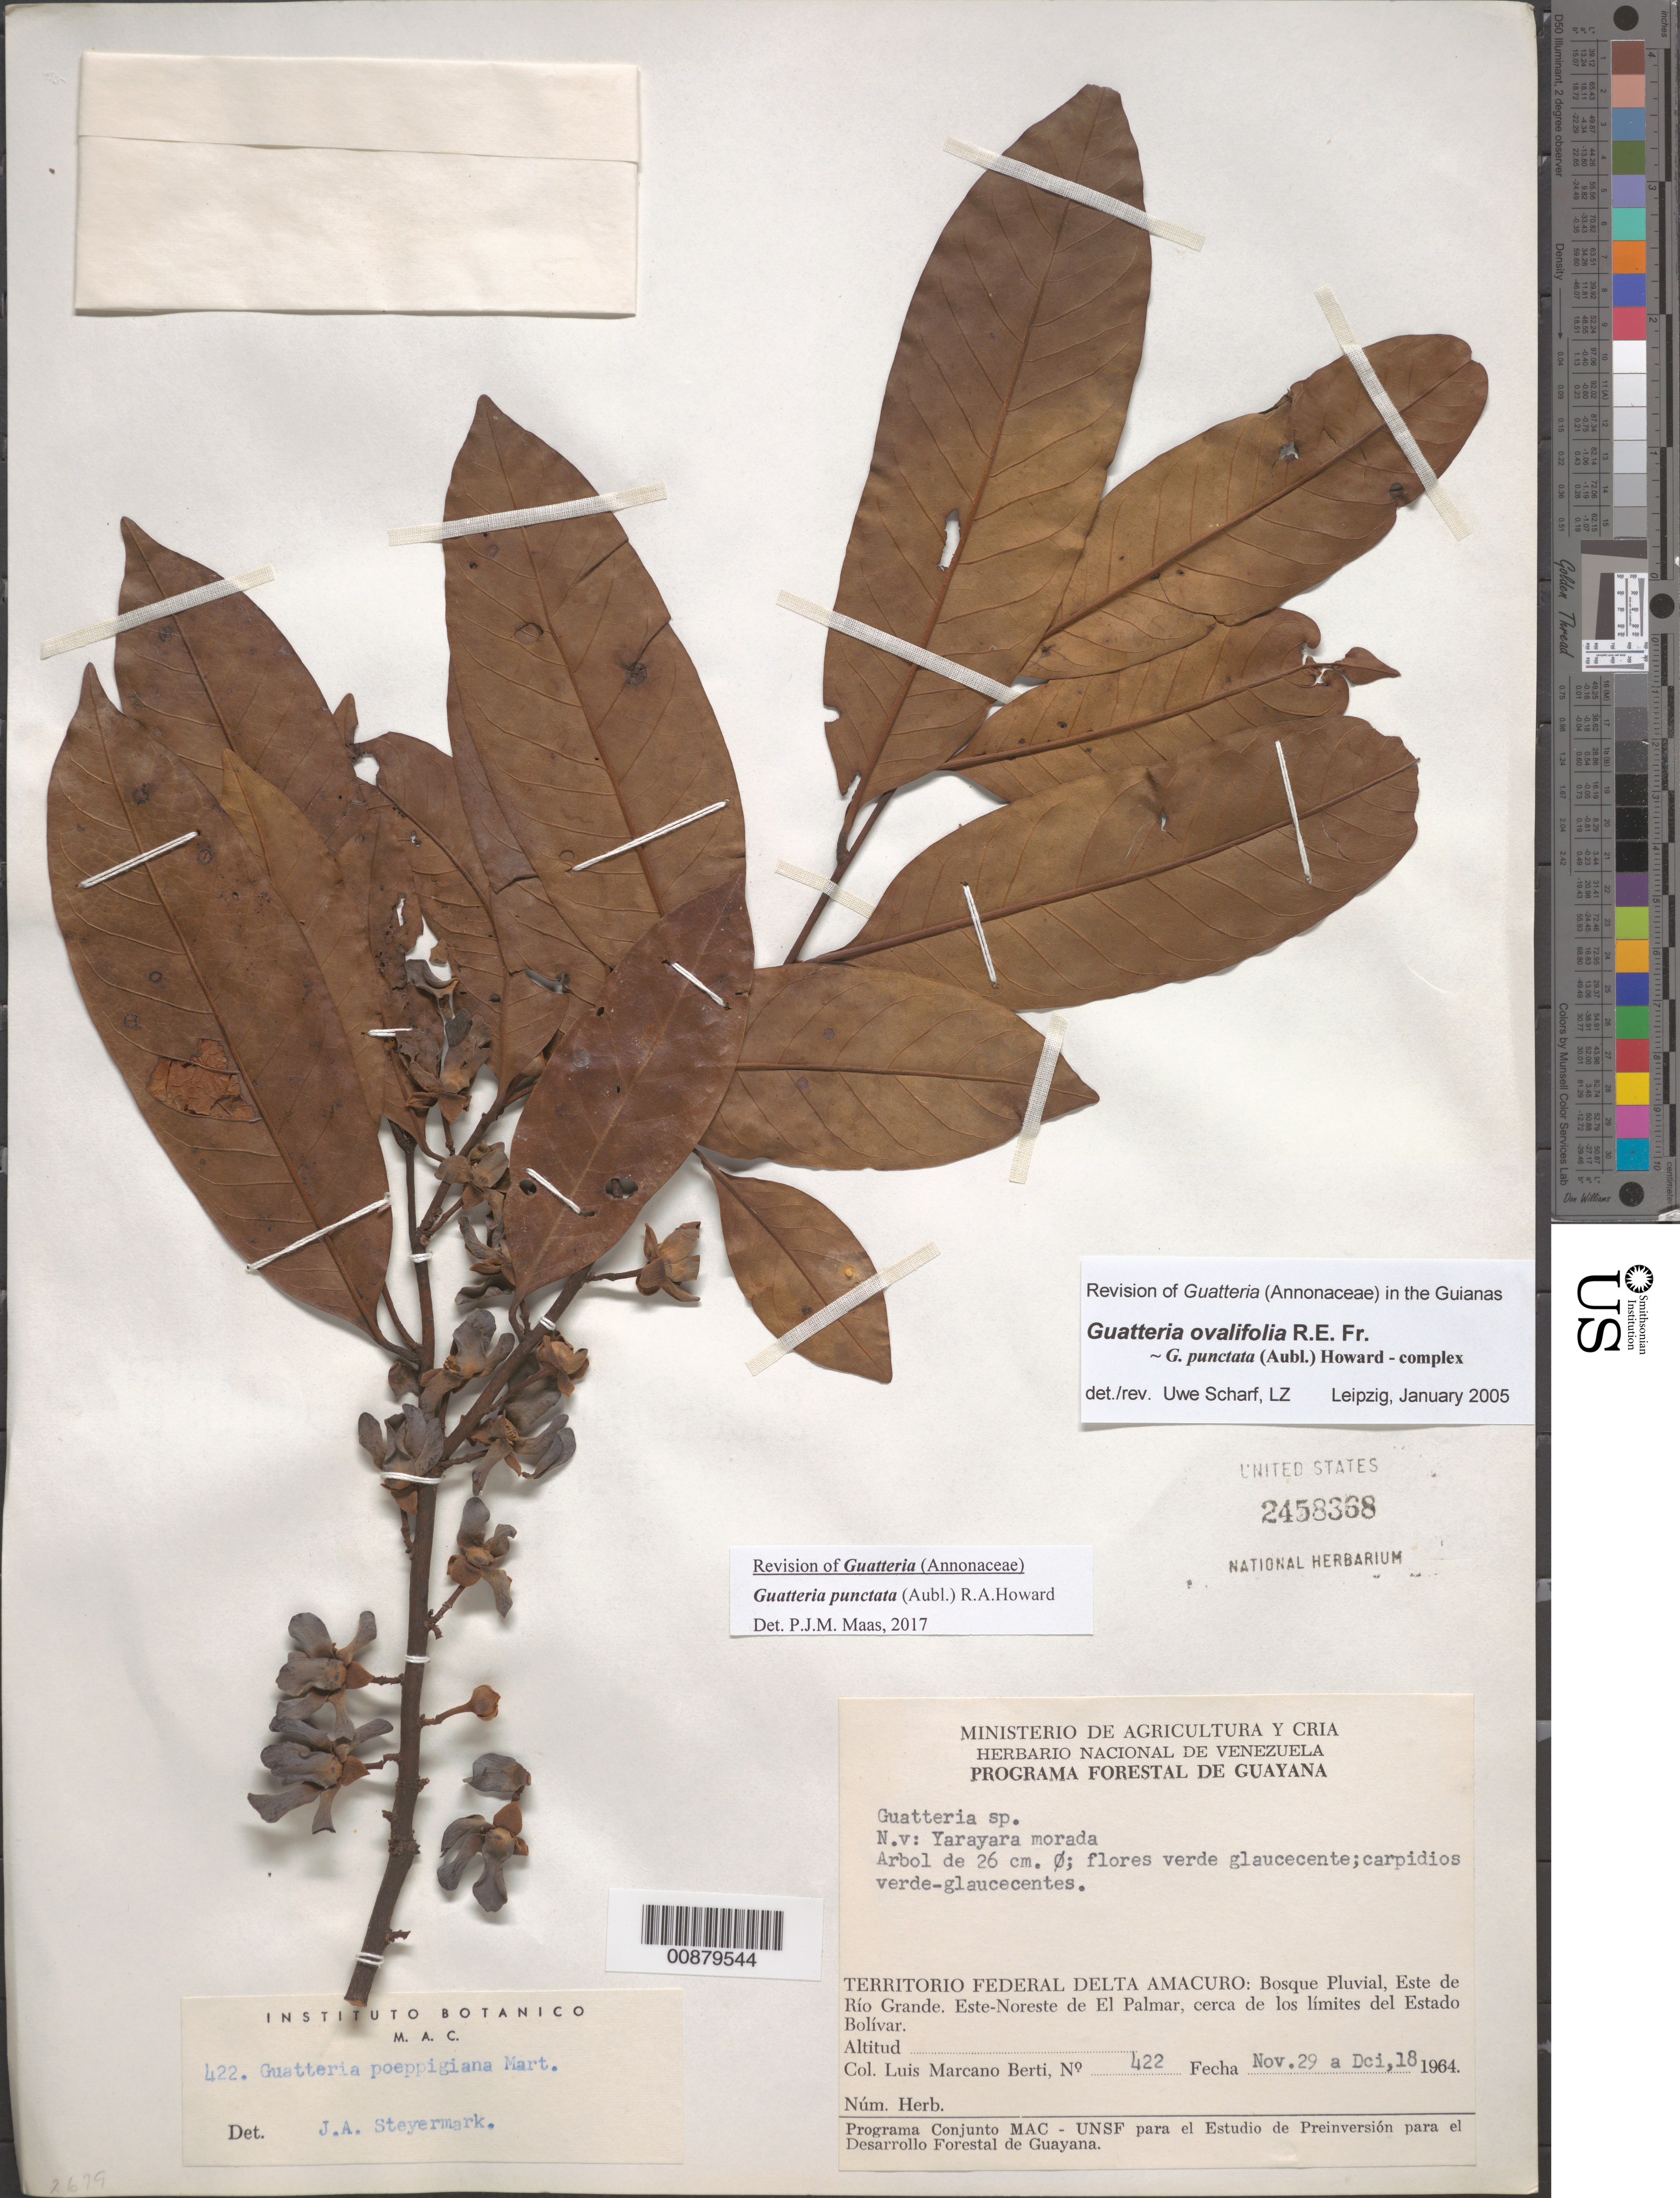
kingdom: Plantae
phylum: Tracheophyta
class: Magnoliopsida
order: Magnoliales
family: Annonaceae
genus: Guatteria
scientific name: Guatteria punctata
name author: (Aubl.) R.A. Howard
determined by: Maas, Paul J.; Maas, H.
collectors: L. Marcano-Berti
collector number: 422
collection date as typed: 29-Nov-64 to 18-Dec-64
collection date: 1964-11-29/1964-12-18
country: Venezuela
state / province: Delta Amacuro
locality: Este de Río Grande, ENE de El Palmar, cerca de los limites del Estado Bolívar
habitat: Bosque pluvial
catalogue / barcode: US 2458368